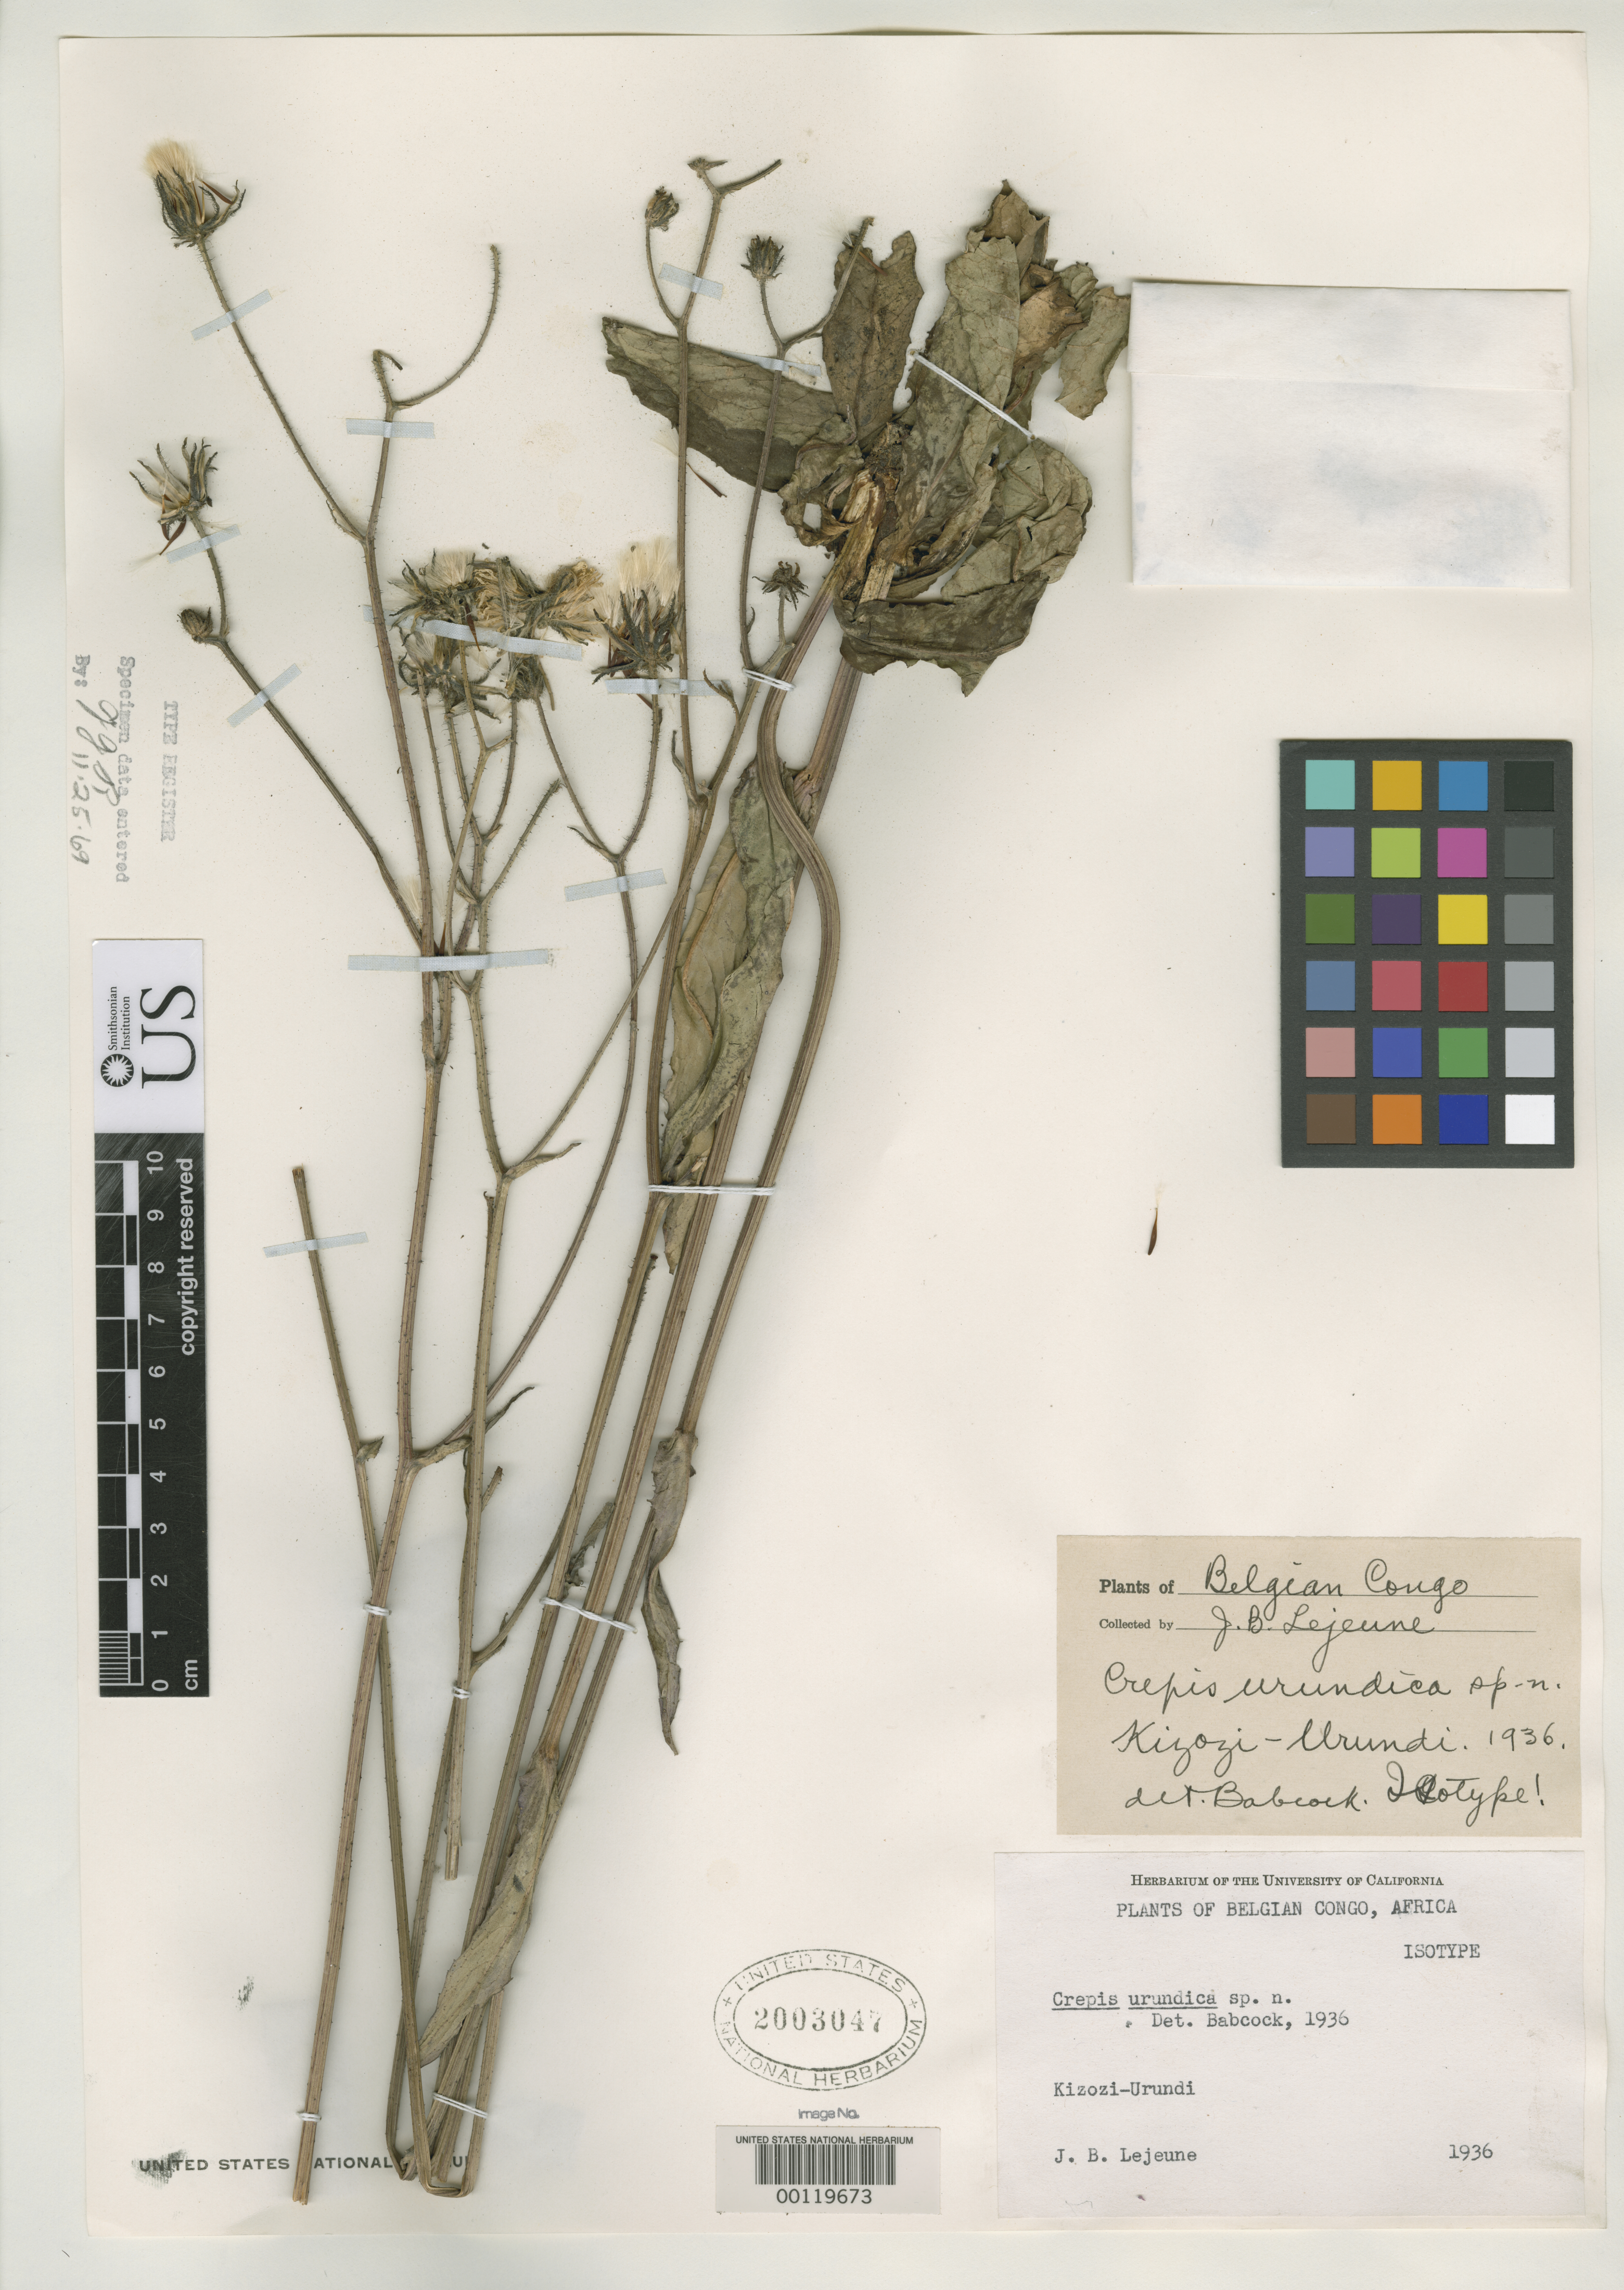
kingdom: Plantae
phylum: Tracheophyta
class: Magnoliopsida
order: Asterales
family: Asteraceae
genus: Crepis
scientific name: Crepis urundica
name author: Babc.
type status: Isotype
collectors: J. Lejeune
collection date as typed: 1936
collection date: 1936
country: Congo, Democratic Republic of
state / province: Sud-Kivu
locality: Kizozi / Urundi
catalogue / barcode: US 2003047